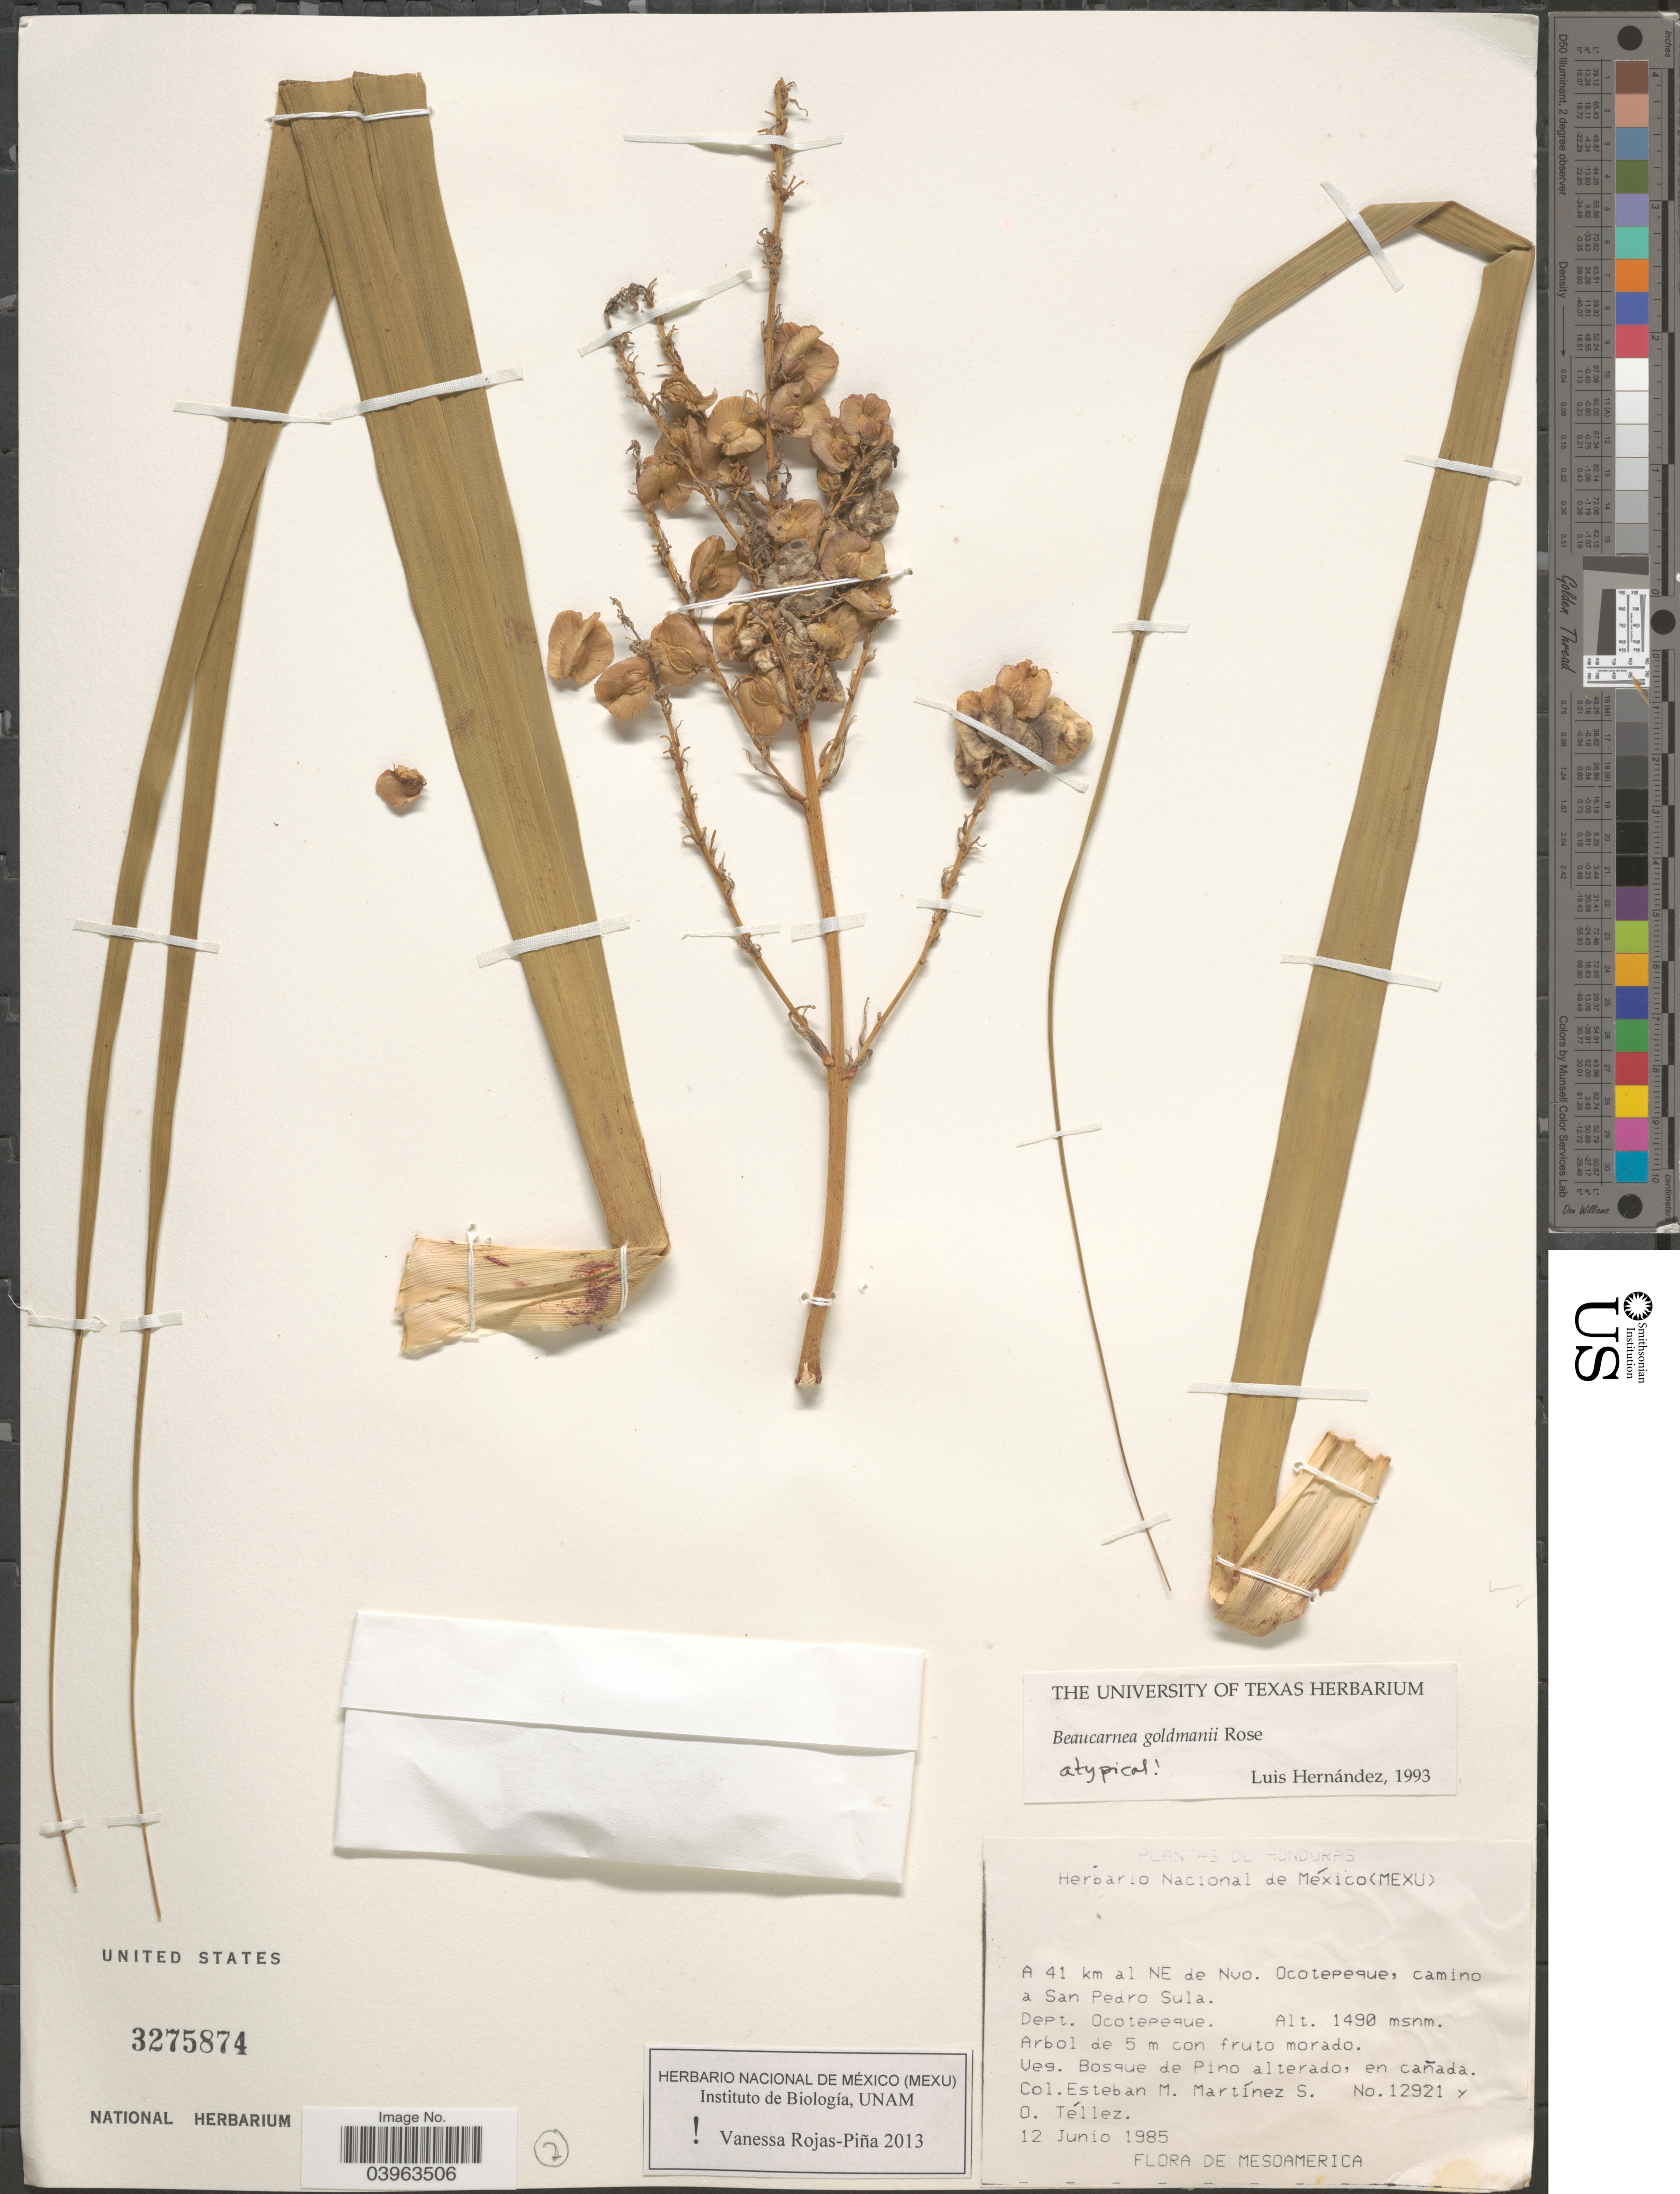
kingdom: Plantae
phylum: Tracheophyta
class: Liliopsida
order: Asparagales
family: Asparagaceae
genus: Beaucarnea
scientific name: Beaucarnea goldmanii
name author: Rose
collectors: E. M. Martínez S. & O. Tellez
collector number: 12921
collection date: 1985-06-12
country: Honduras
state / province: Ocotepeque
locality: A 41 km al NE de Nvo. Ocotepeque, camino a San Pedro Sula. Dept. Ocotepeque.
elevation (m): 1490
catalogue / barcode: US 3275874